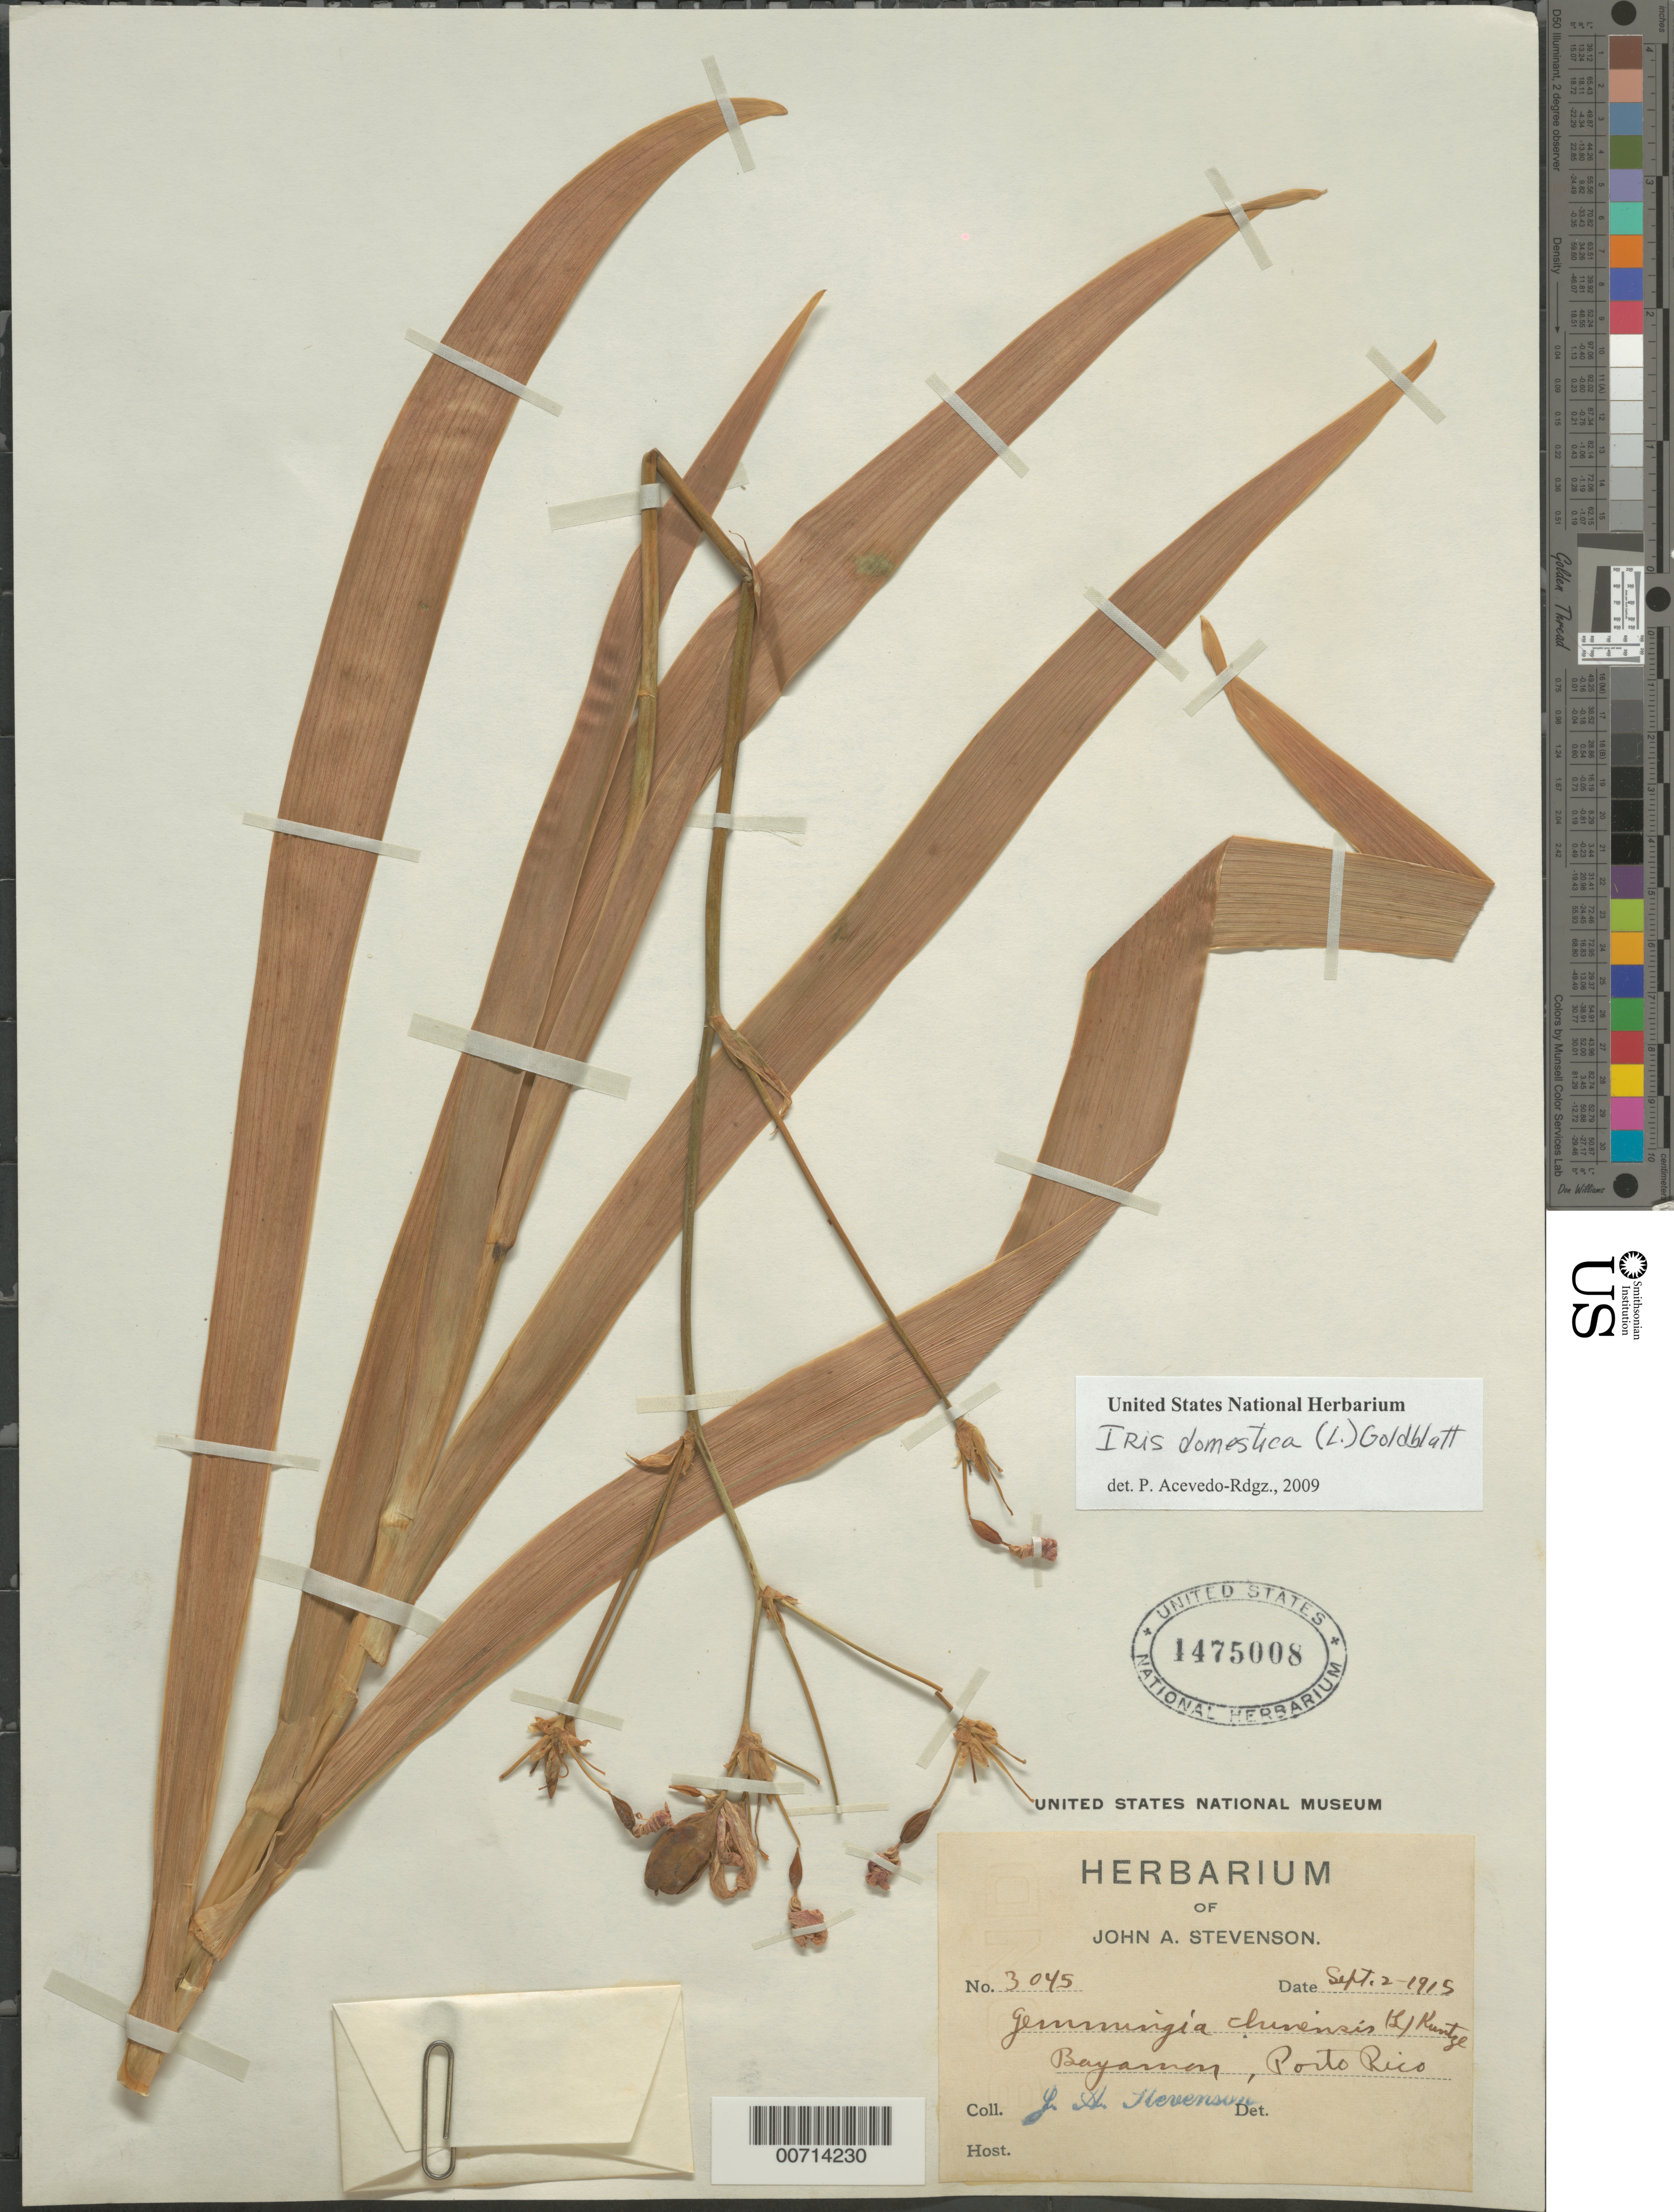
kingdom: Plantae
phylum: Tracheophyta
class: Liliopsida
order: Asparagales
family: Iridaceae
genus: Iris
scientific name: Iris domestica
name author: (L.) Goldblatt & Mabb.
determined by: Acevedo-Rodríguez, P., (BOT), Smithsonian Institution - National Museum of Natural History (UNITED STATES)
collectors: J. Stevenson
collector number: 3045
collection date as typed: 02 Sep 1915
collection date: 1915-09-02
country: Puerto Rico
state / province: Bayamón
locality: Bayamon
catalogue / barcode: US 1475008